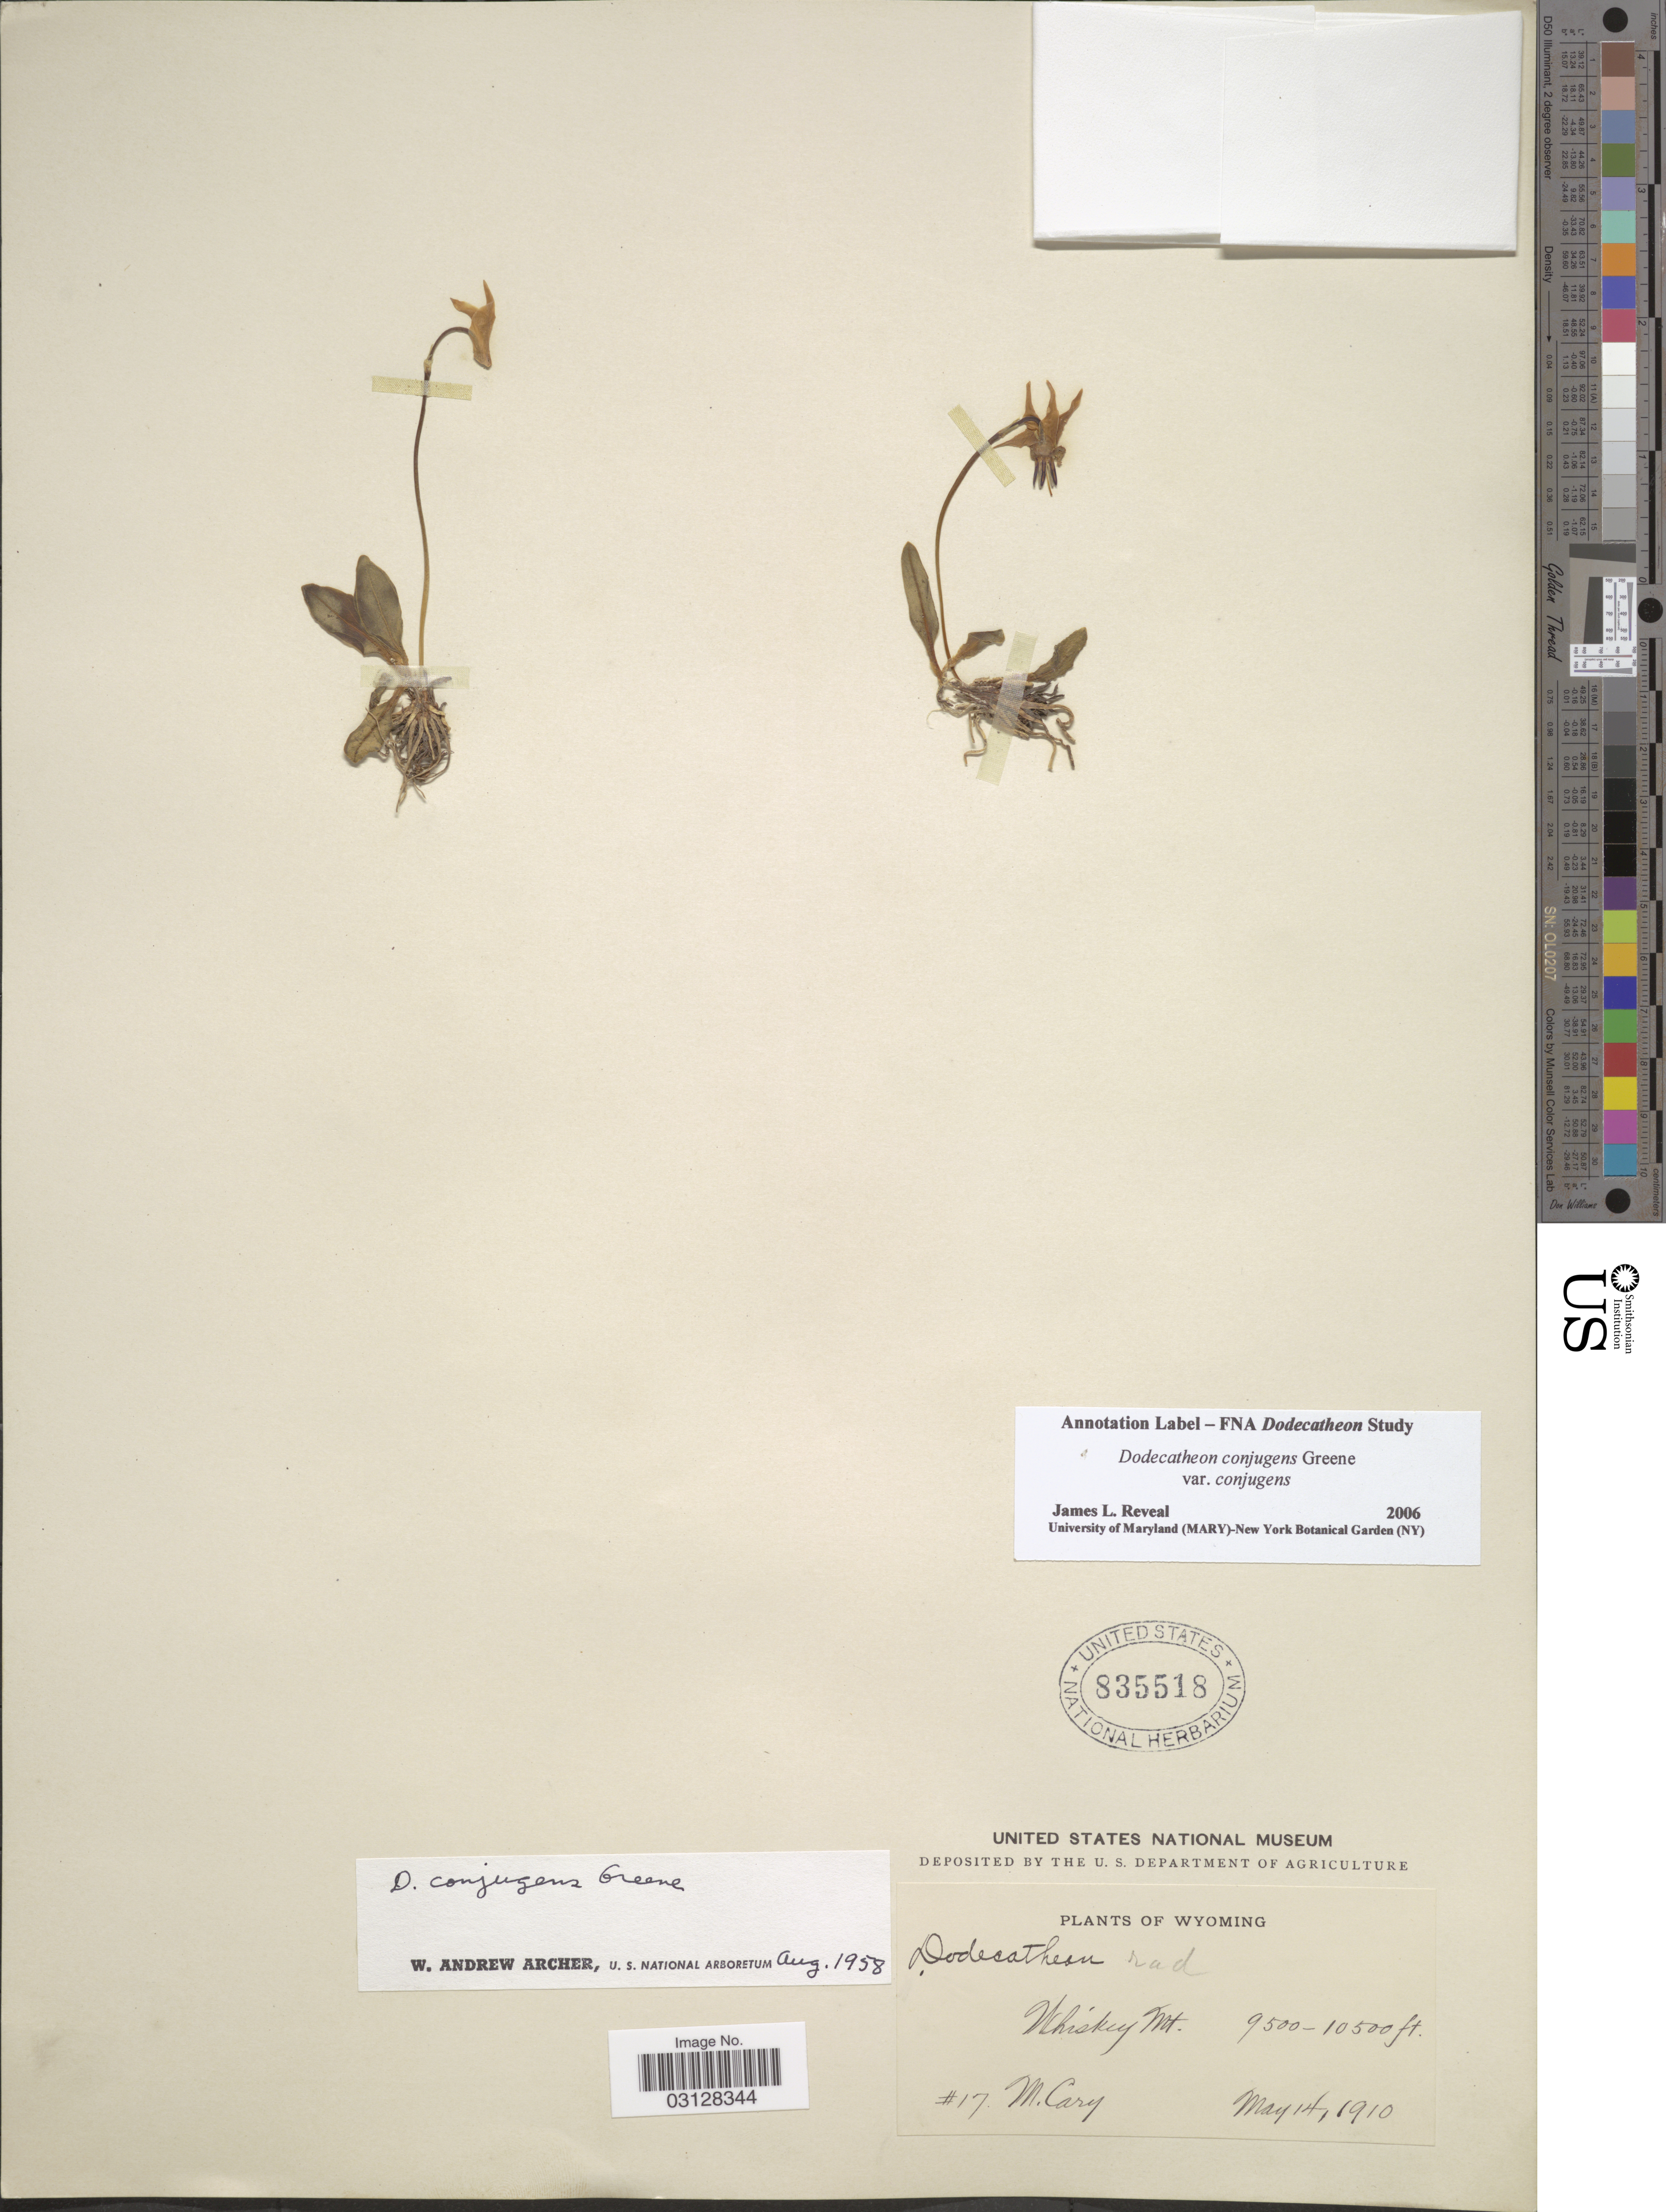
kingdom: Plantae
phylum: Tracheophyta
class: Magnoliopsida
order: Ericales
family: Primulaceae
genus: Dodecatheon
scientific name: Dodecatheon conjugens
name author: Greene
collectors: M. Cary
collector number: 17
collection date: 1910-05-14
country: United States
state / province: Wyoming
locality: Whiskey Mt.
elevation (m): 2896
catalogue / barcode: US 835518